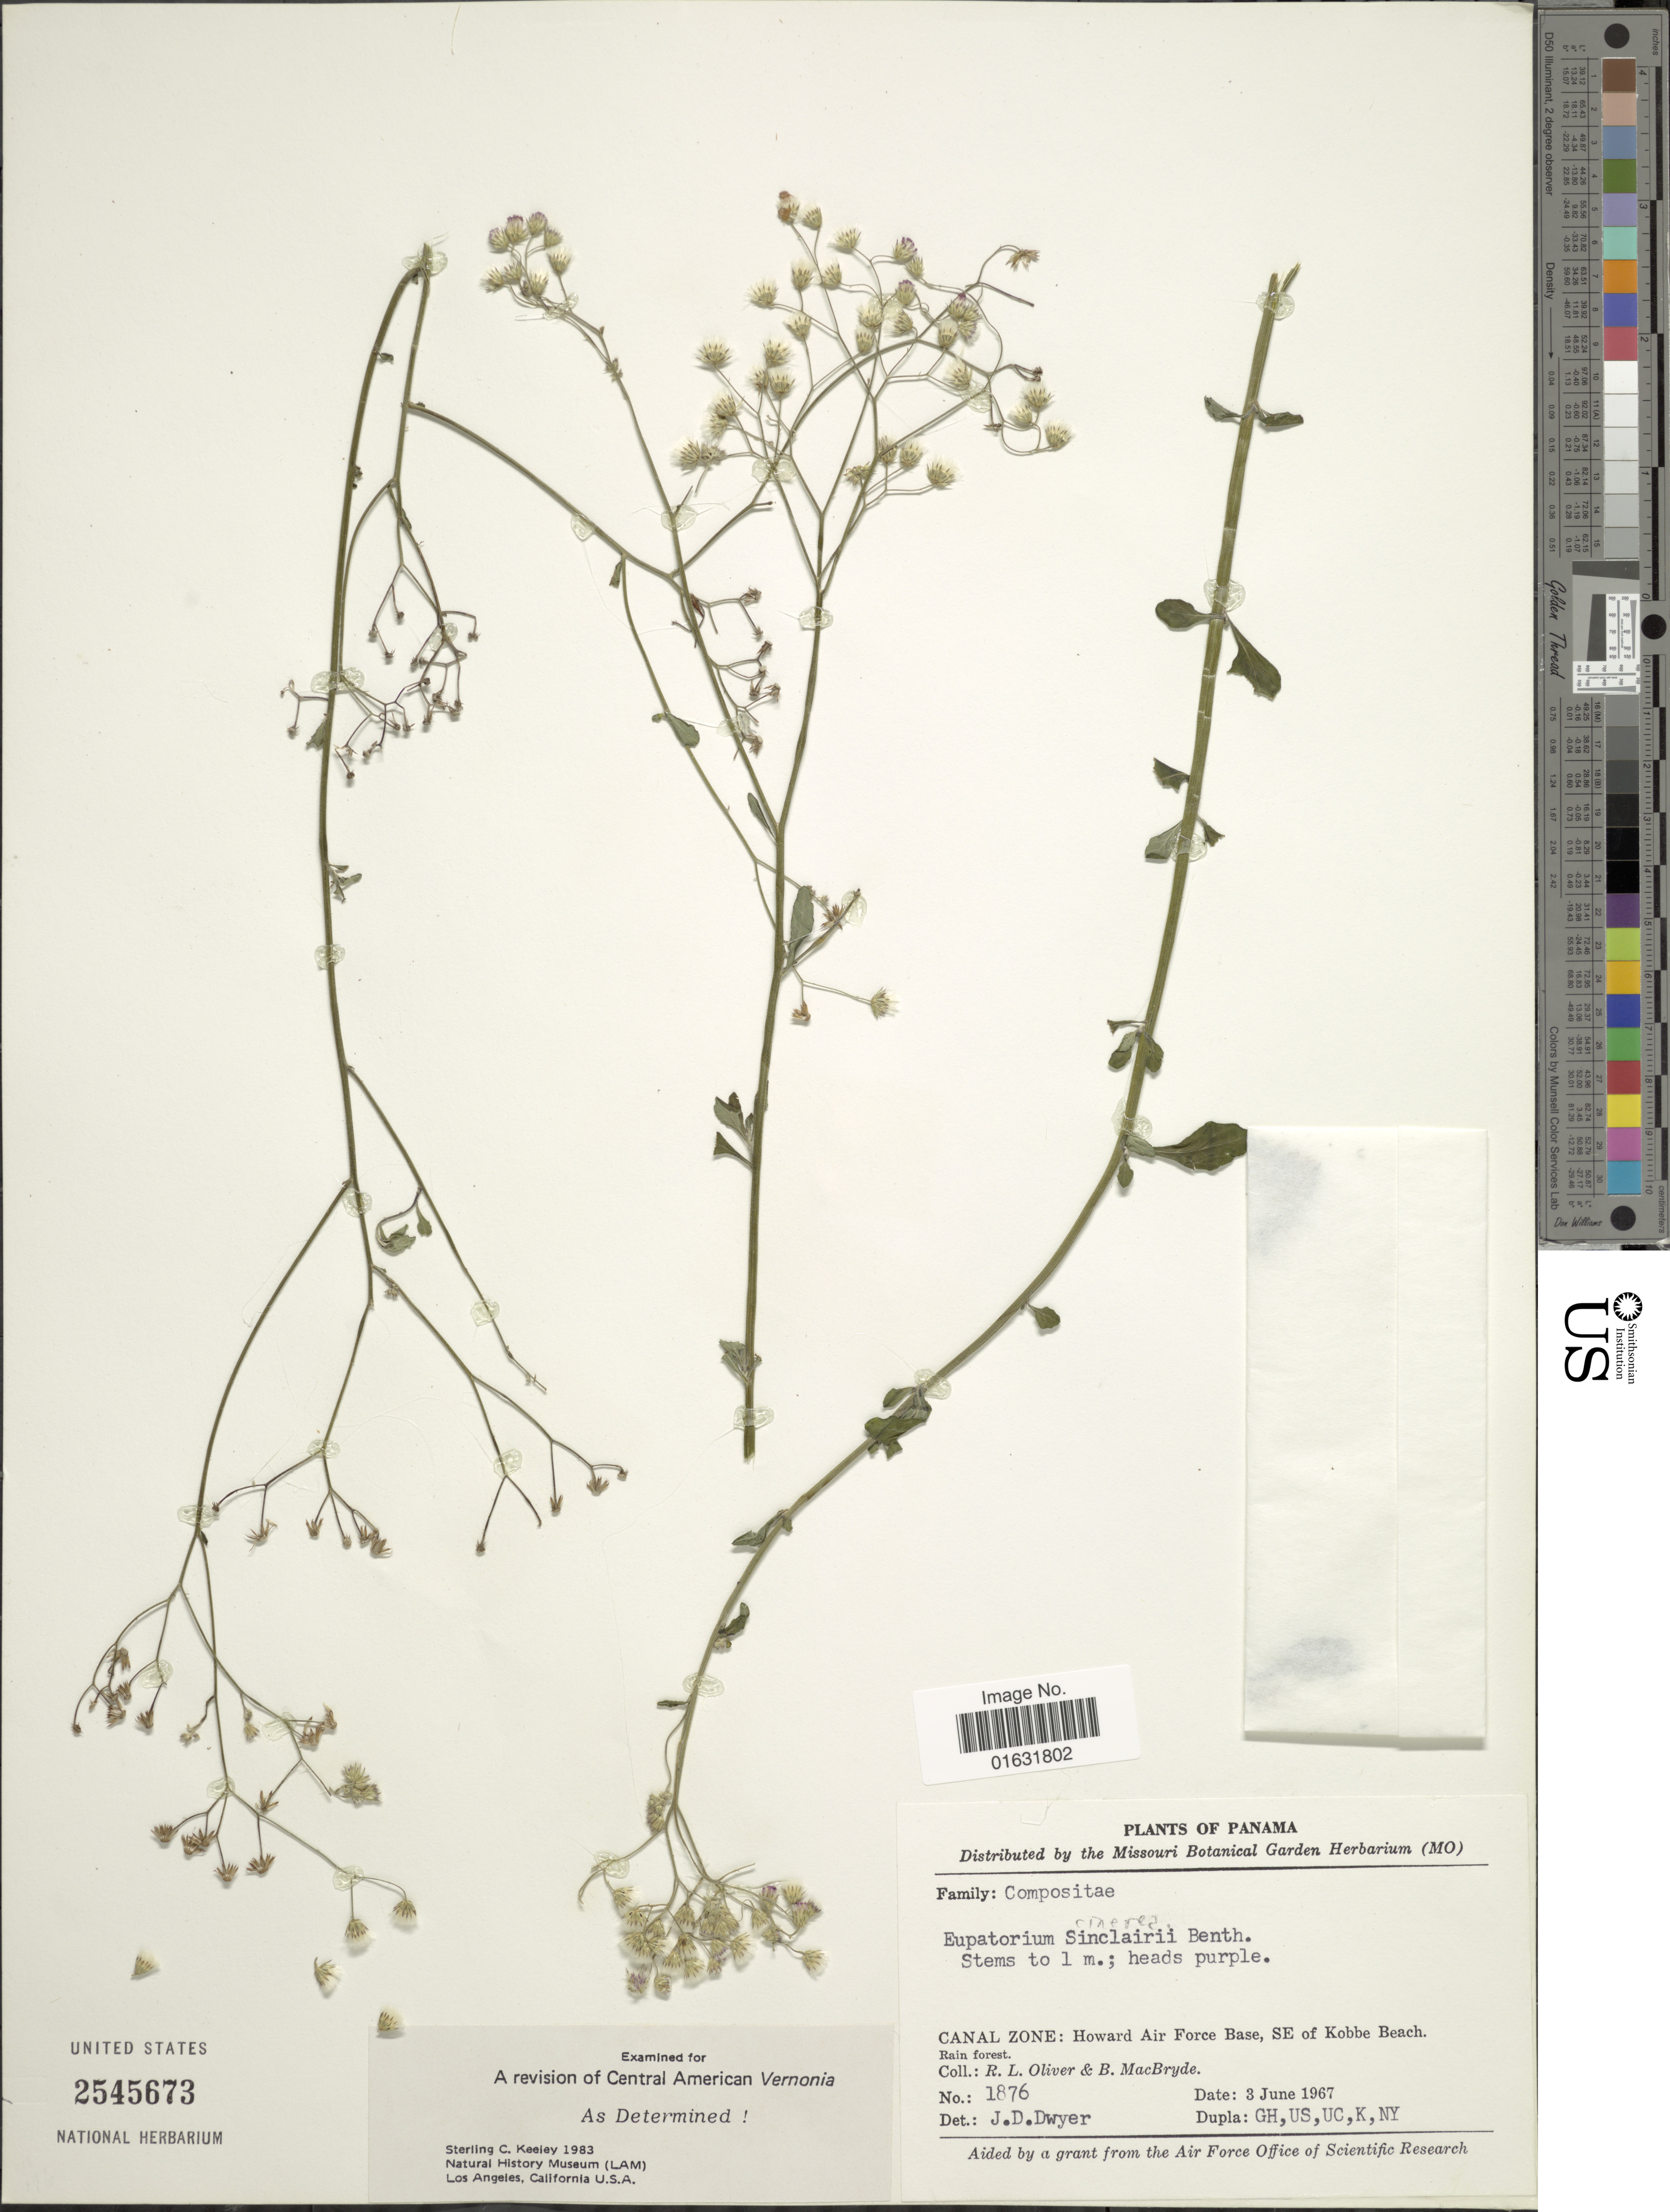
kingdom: Plantae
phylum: Tracheophyta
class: Magnoliopsida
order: Asterales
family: Asteraceae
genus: Cyanthillium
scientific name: Cyanthillium cinereum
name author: (L.) H. Rob.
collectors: R. Oliver & B. MacBryde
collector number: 1879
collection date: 1967-06-03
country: Panama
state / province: Colón / Panamá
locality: Canal Zone: Howard Air Force Base, SE of Kobbe Beach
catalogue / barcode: US 2545673